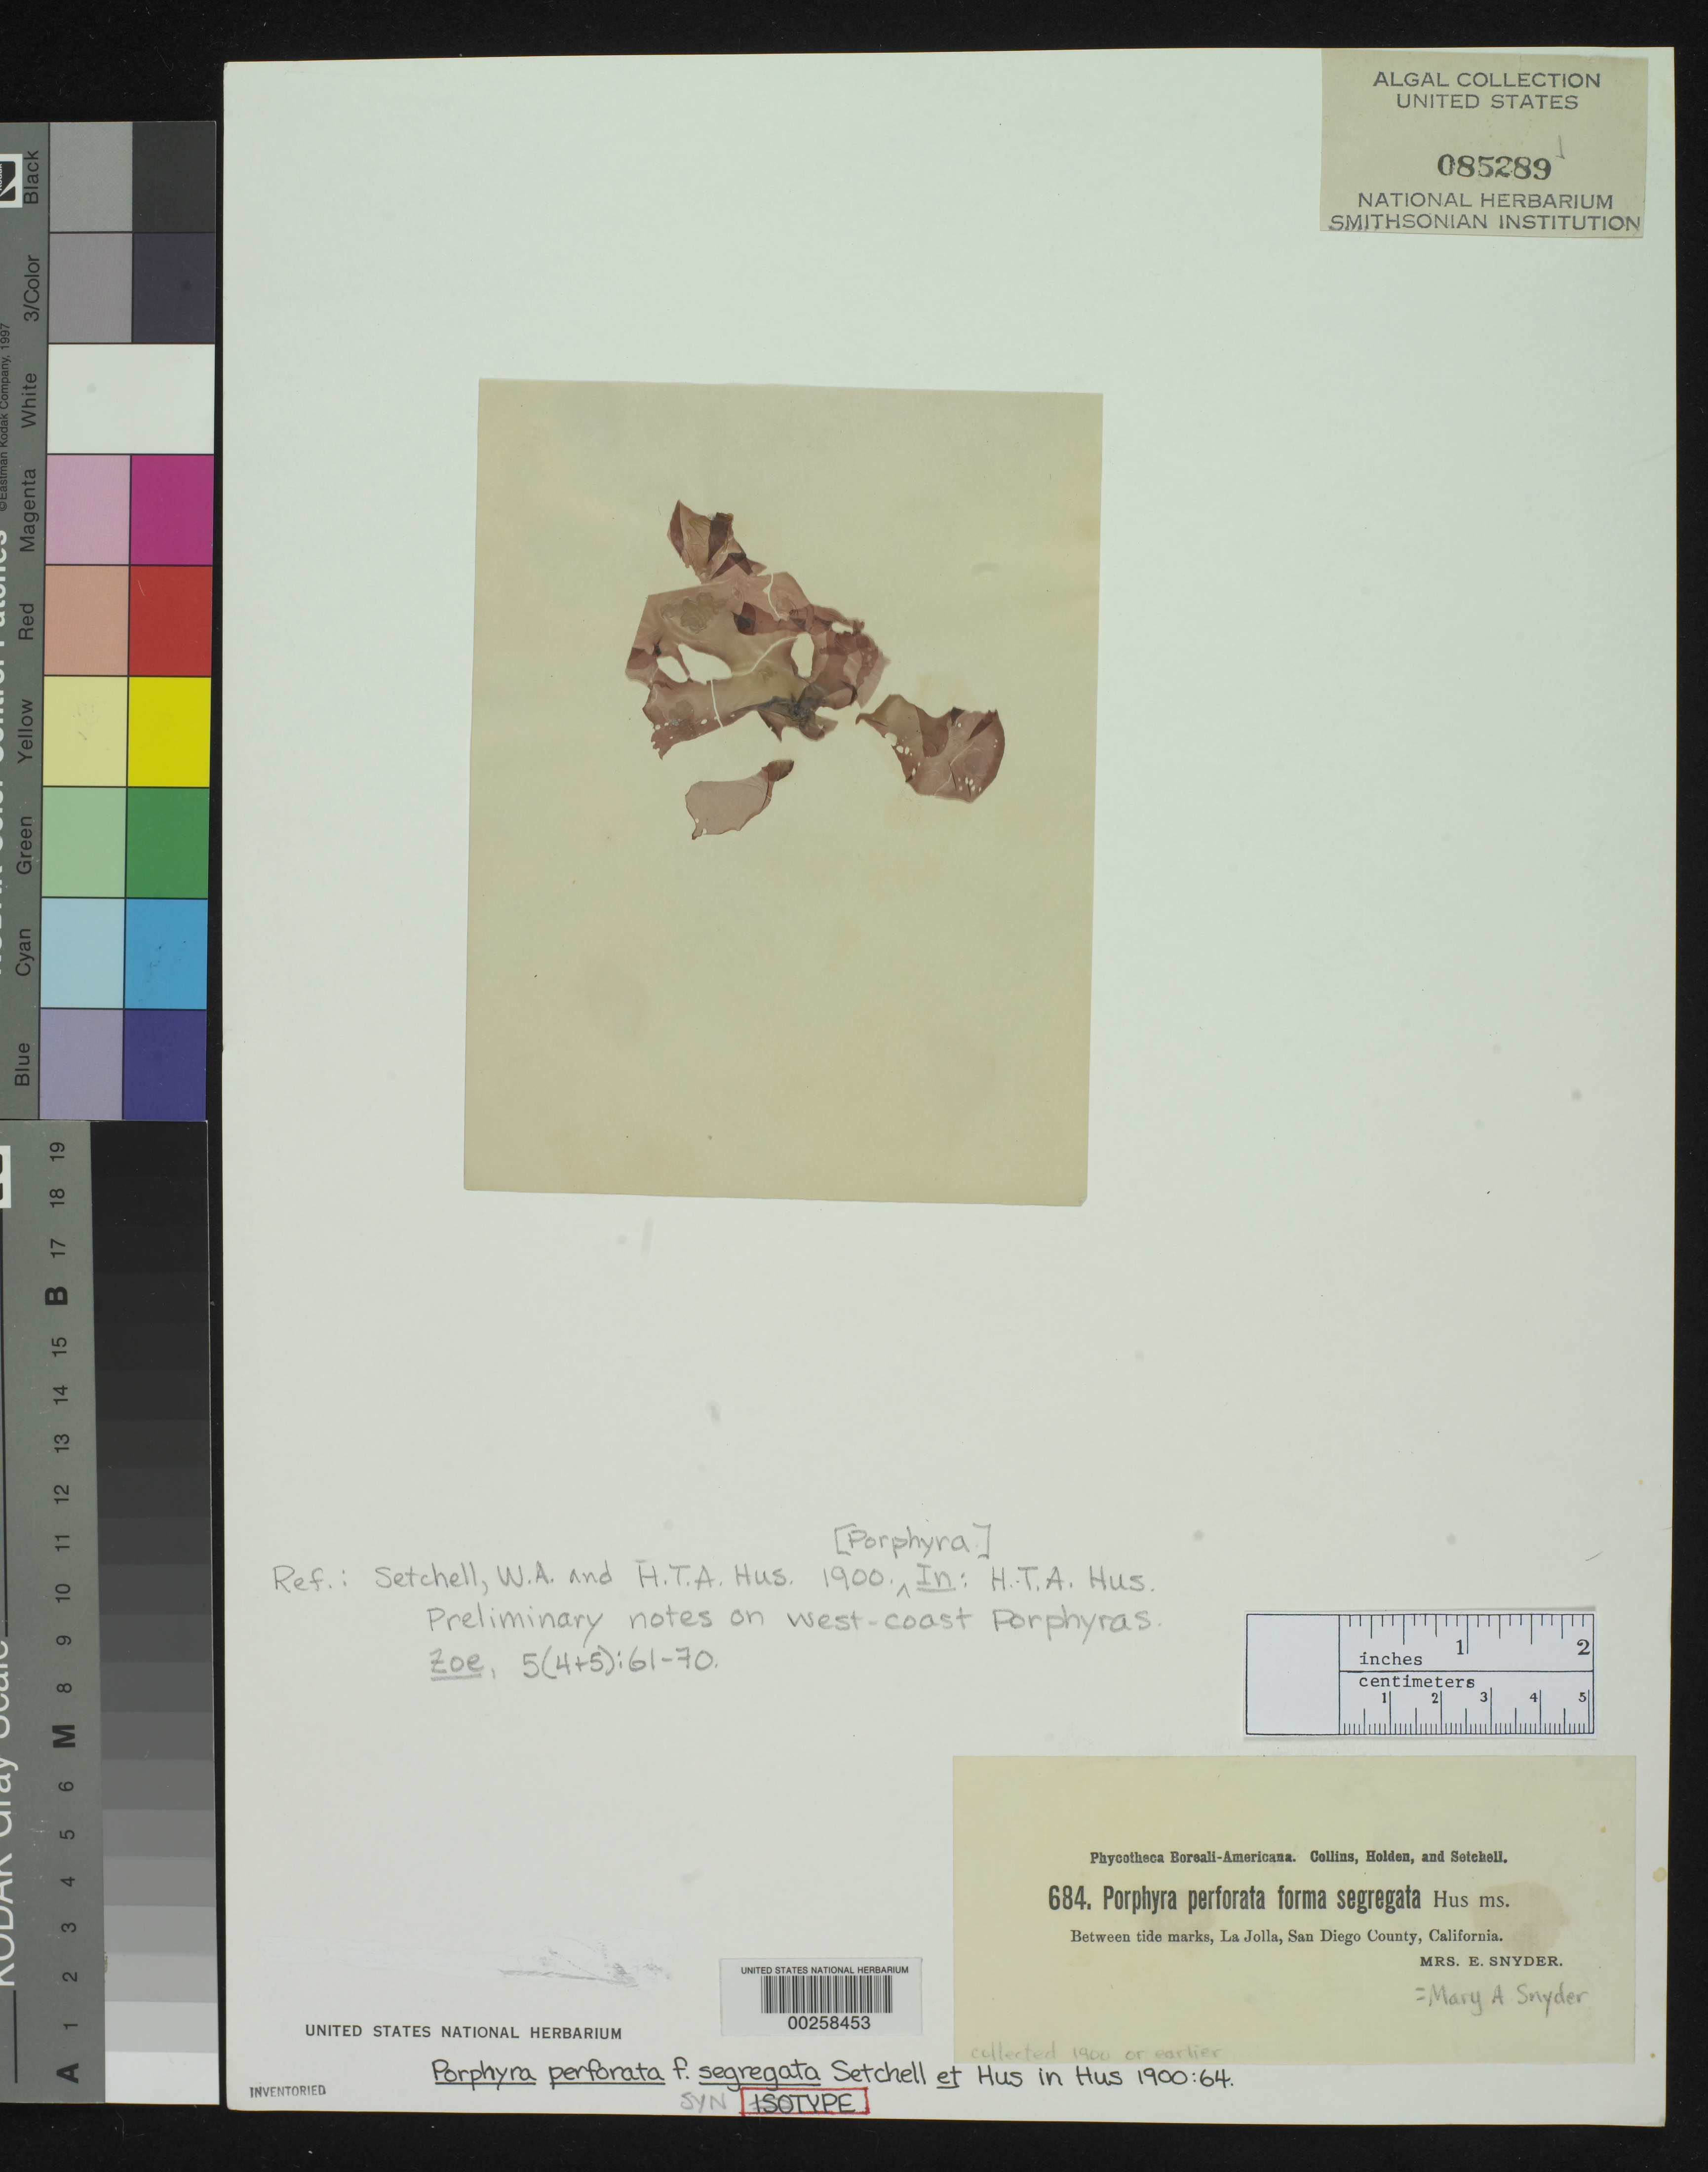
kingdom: Plantae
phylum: Rhodophyta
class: Bangiophyceae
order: Bangiales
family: Bangiaceae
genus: Porphyra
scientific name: Porphyra perforata f. segregata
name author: Setch. & Hus in Hus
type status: Syntype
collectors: M. Snyder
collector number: PB-A 684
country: United States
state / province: California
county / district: San Diego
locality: La Jolla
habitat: Between tide marks.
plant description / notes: Collins, Holden & Setchell, Phycotheca Boreali-Americana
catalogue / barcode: US 85289